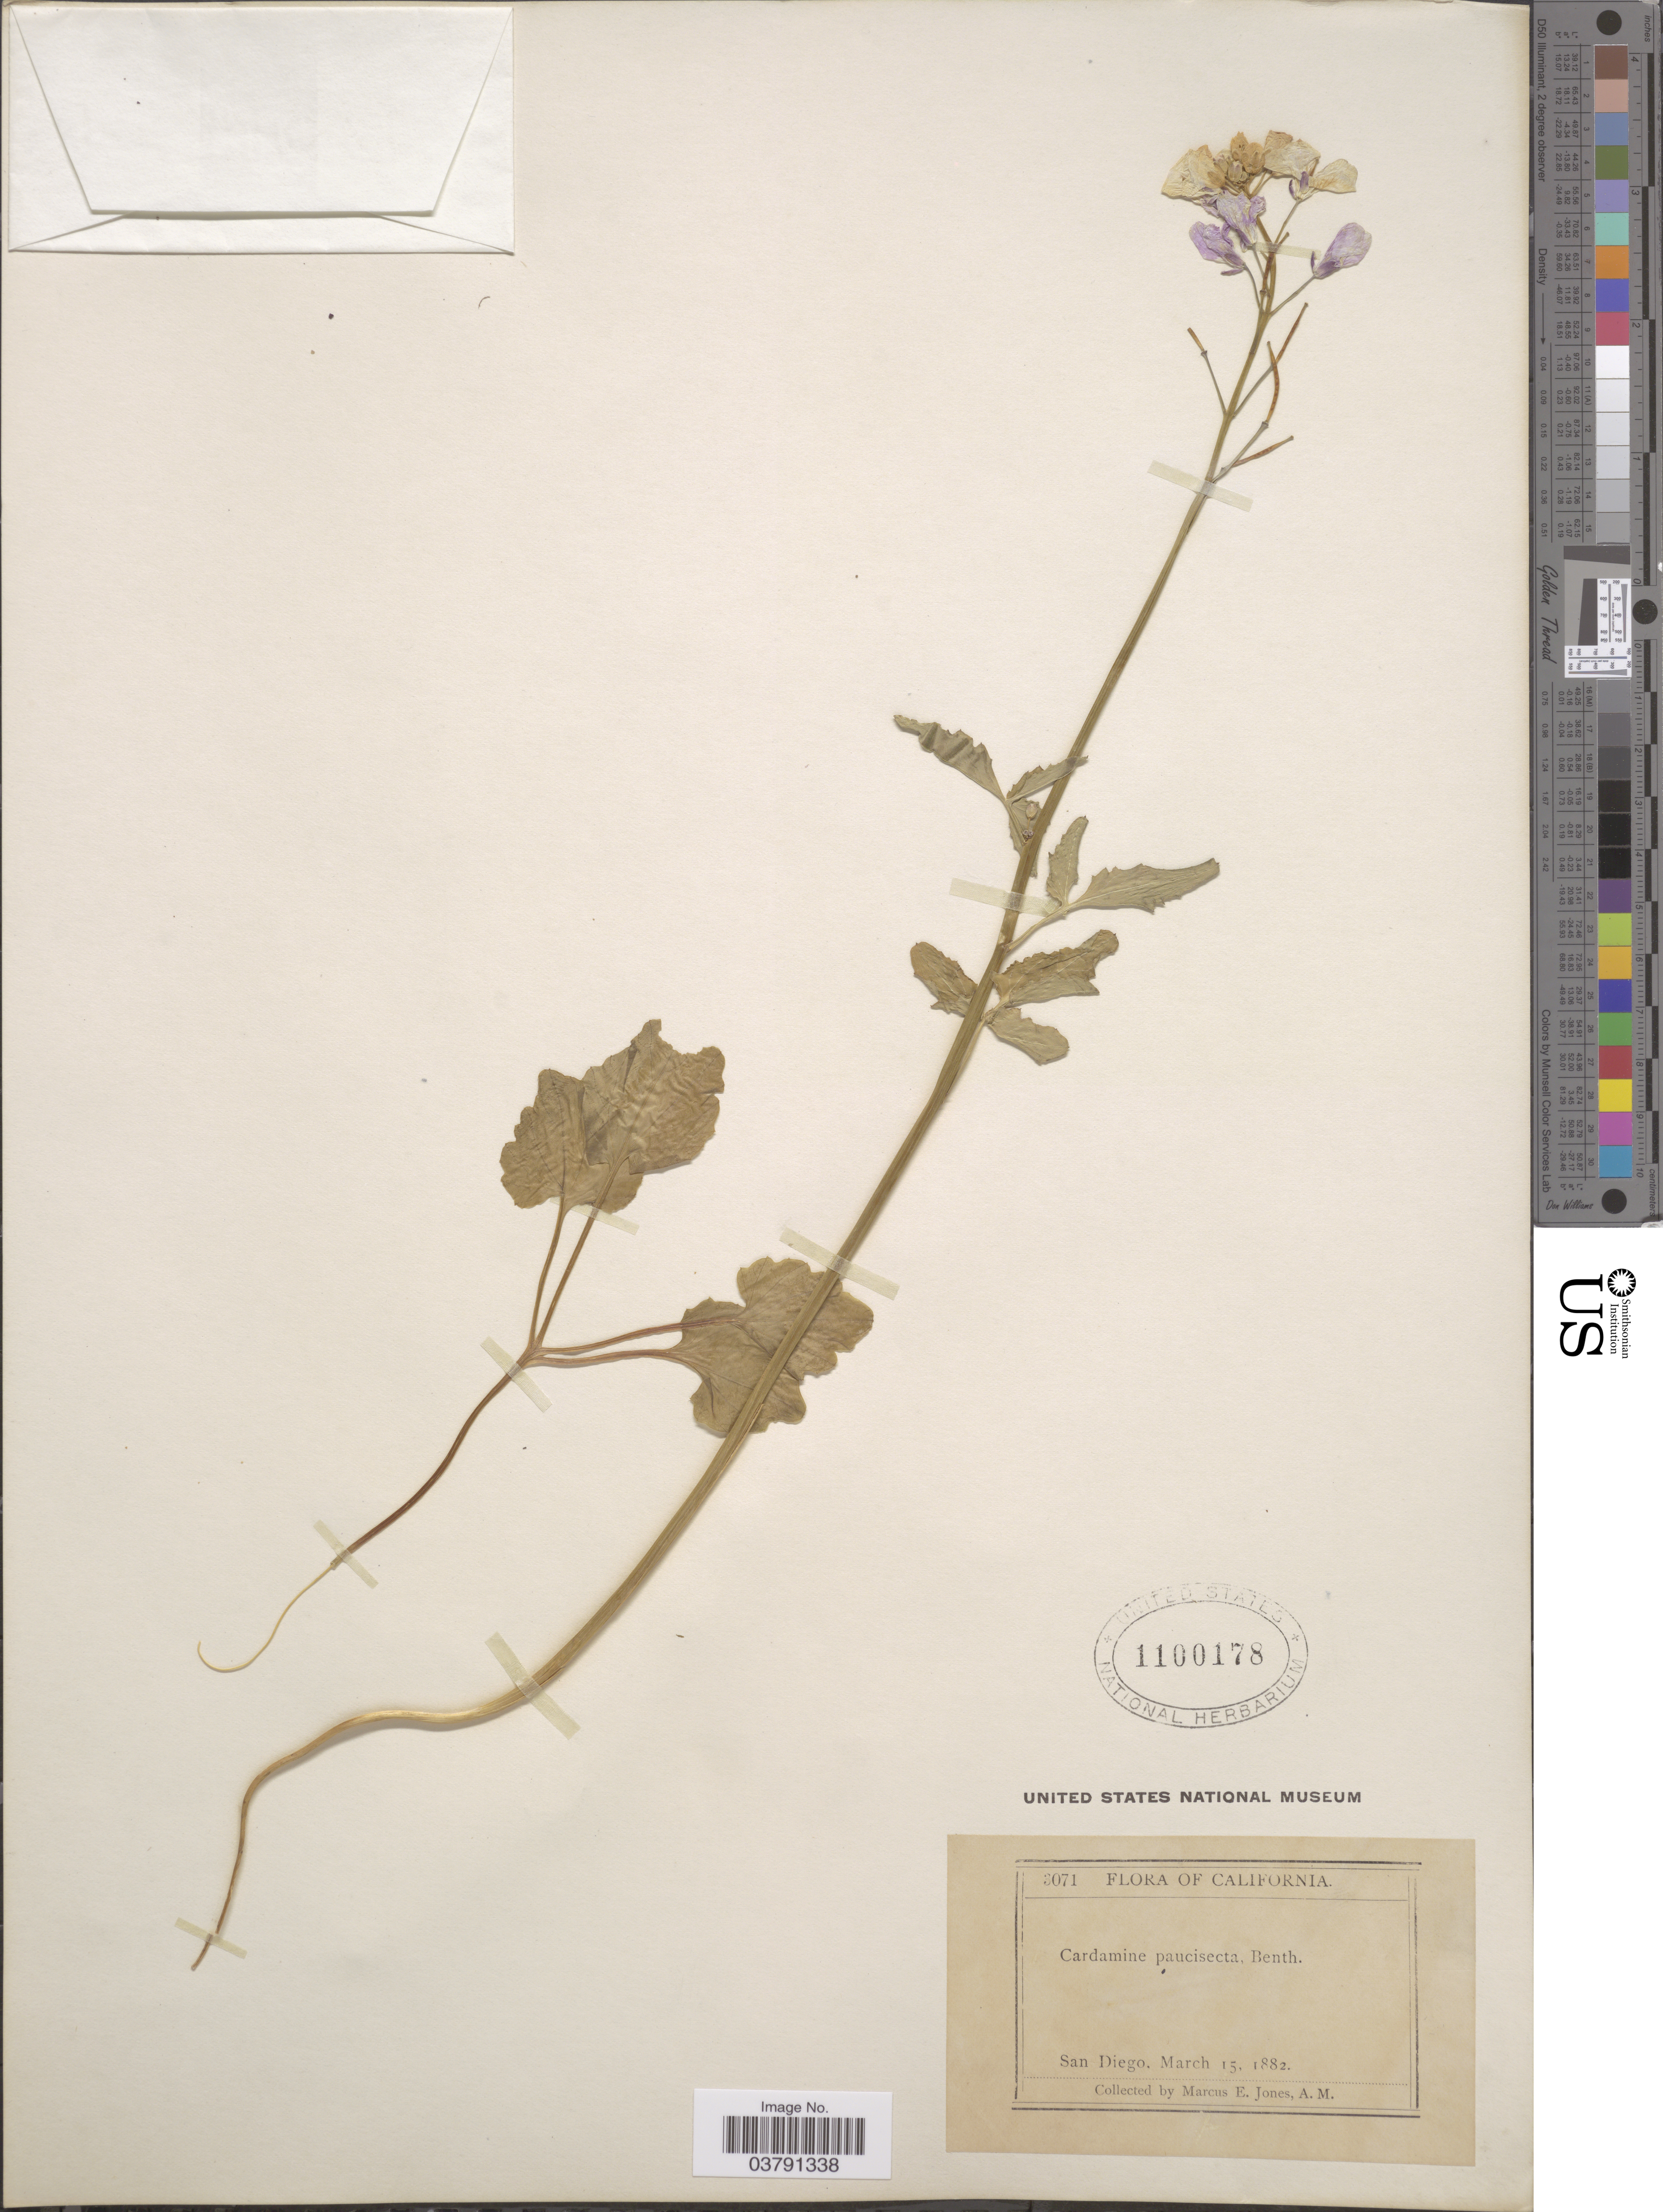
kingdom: Plantae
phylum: Tracheophyta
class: Magnoliopsida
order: Brassicales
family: Brassicaceae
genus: Dentaria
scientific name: Dentaria californica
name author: Nutt.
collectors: M. E. Jones & A.M.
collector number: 3071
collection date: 1882-03-15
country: United States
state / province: California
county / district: San Diego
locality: San Diego.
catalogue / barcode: US 1100178